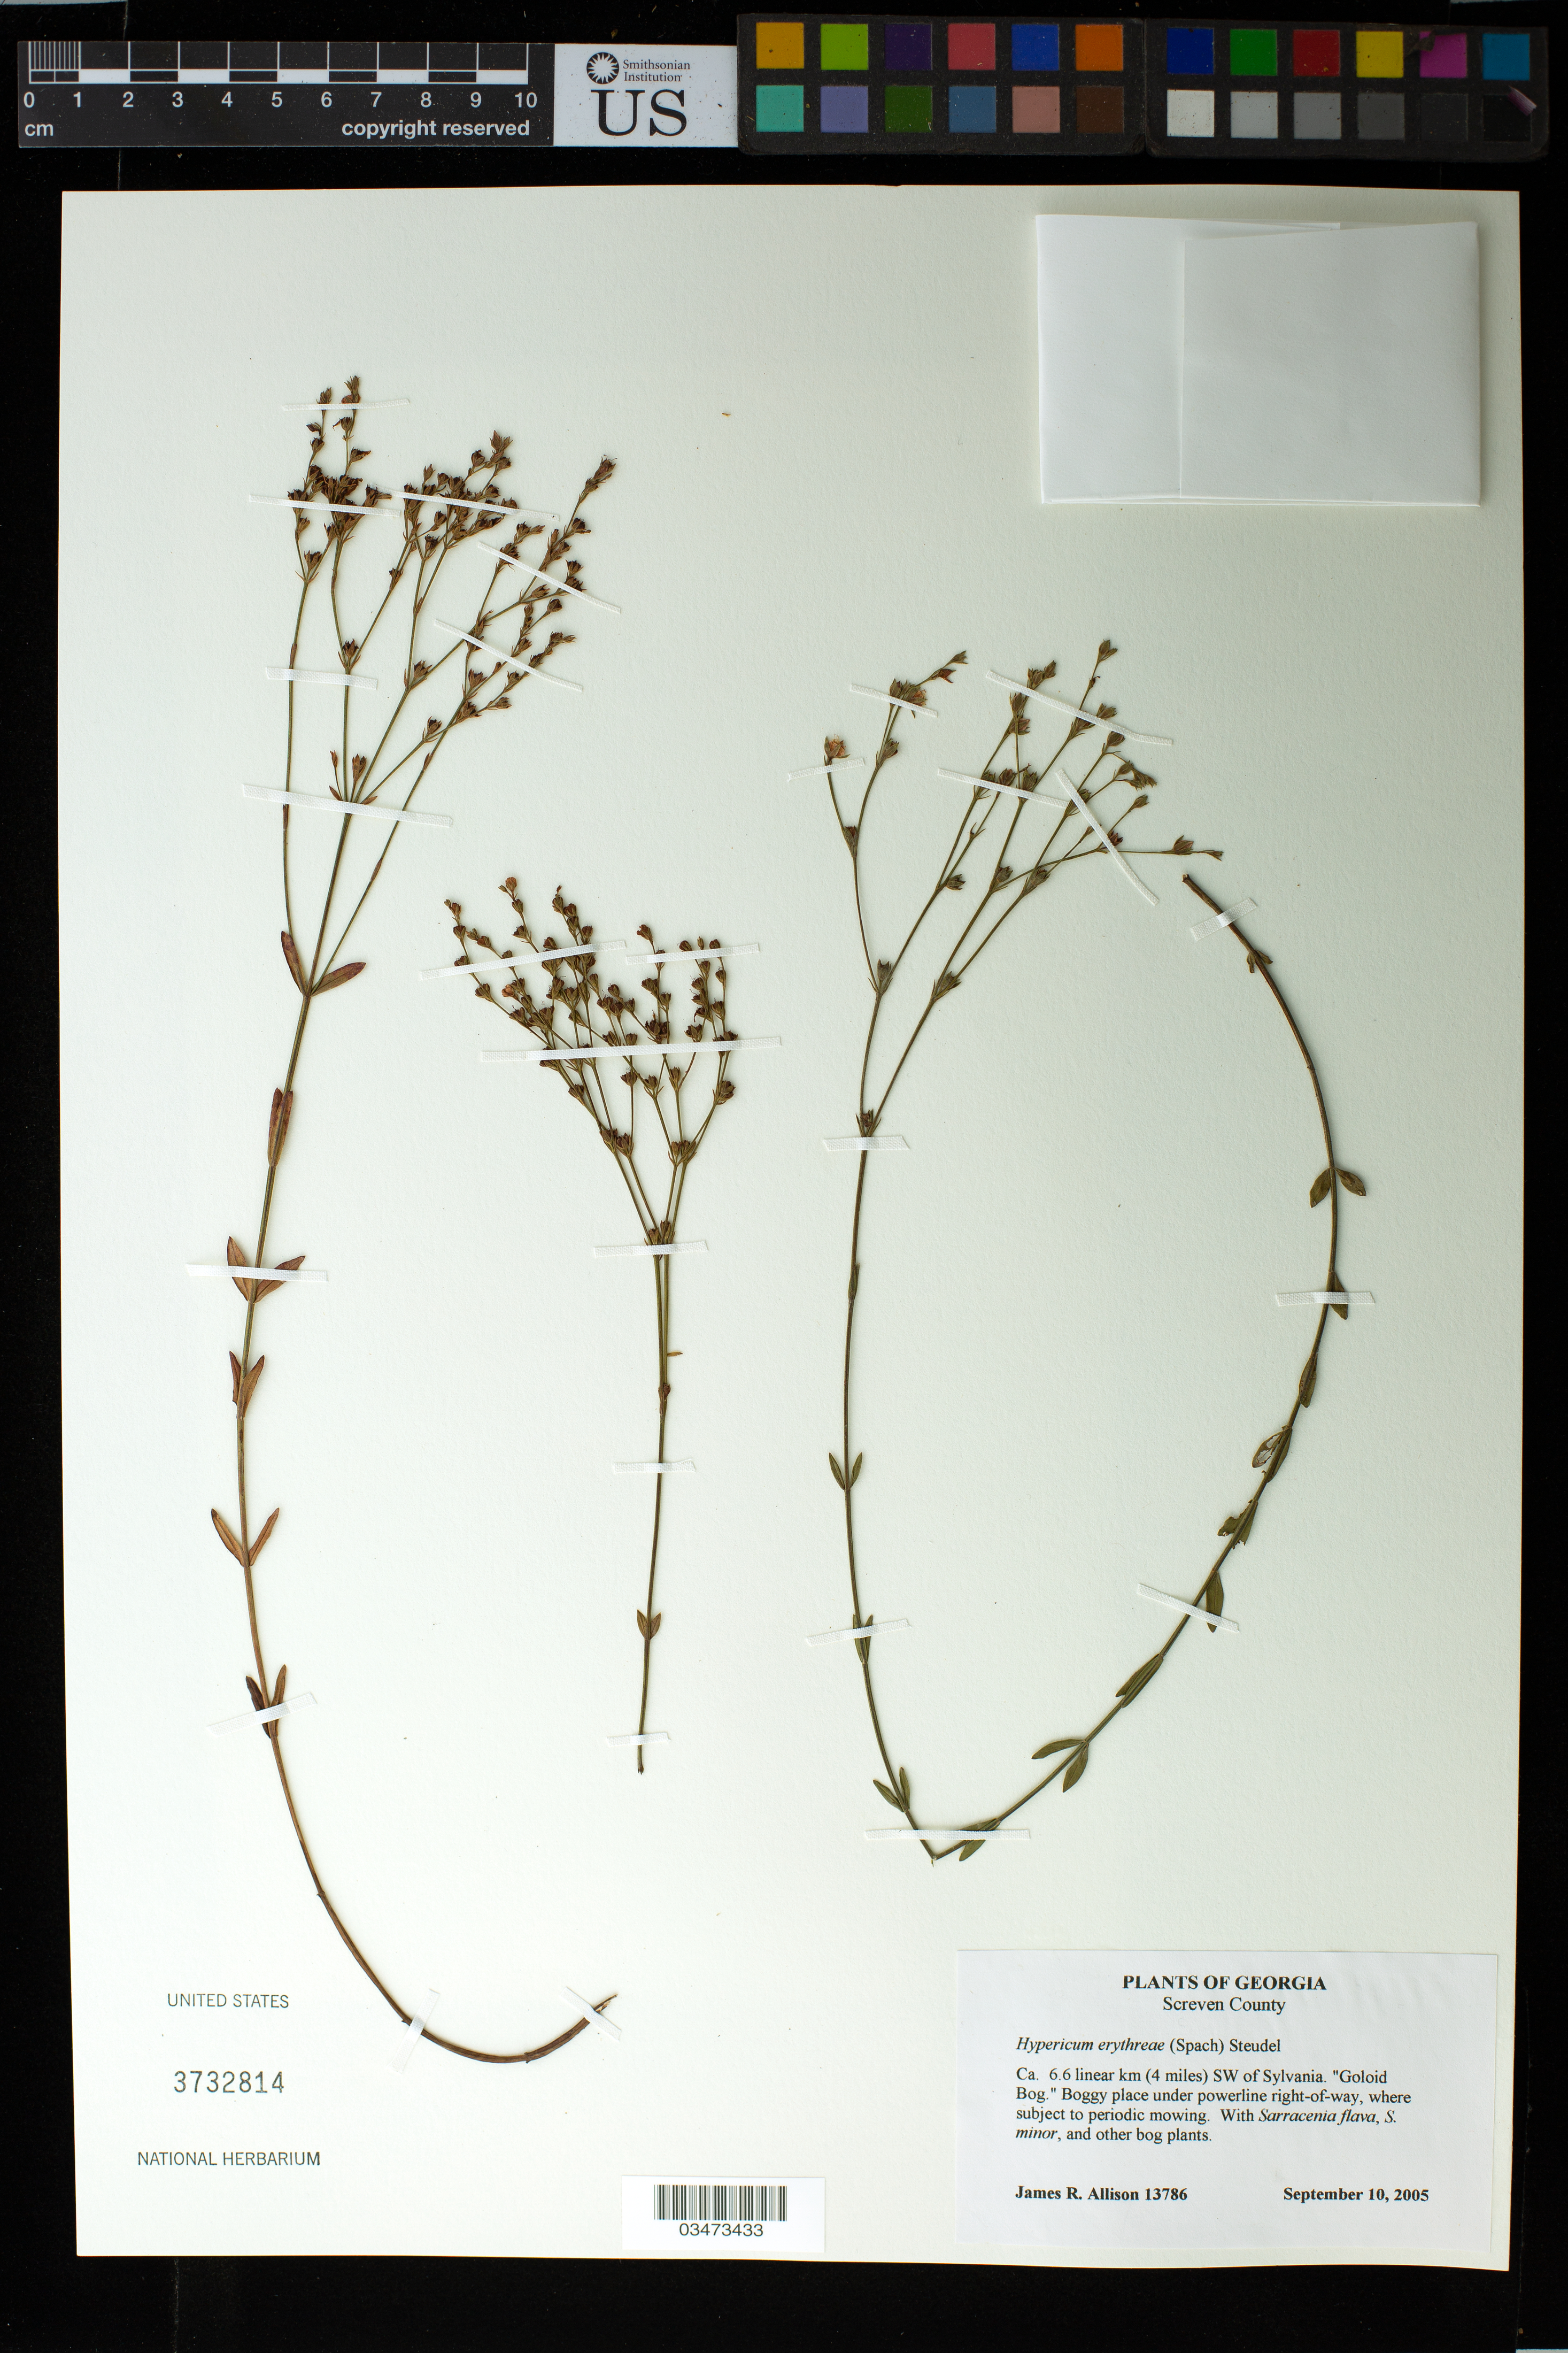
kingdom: Plantae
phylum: Tracheophyta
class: Magnoliopsida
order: Malpighiales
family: Hypericaceae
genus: Hypericum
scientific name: Hypericum erythreae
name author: (Spach) Steudel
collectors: J. R. Allison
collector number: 13786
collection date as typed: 10 Sep 2005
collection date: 2005-09-10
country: United States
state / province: Georgia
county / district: Screven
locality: Ca. 6.6 linear km (4 miles) SW of Sylvania. "Goloid Bog." Boggy place under powerline right-of-way, where subject to periodic mowing.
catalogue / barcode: US 3732814